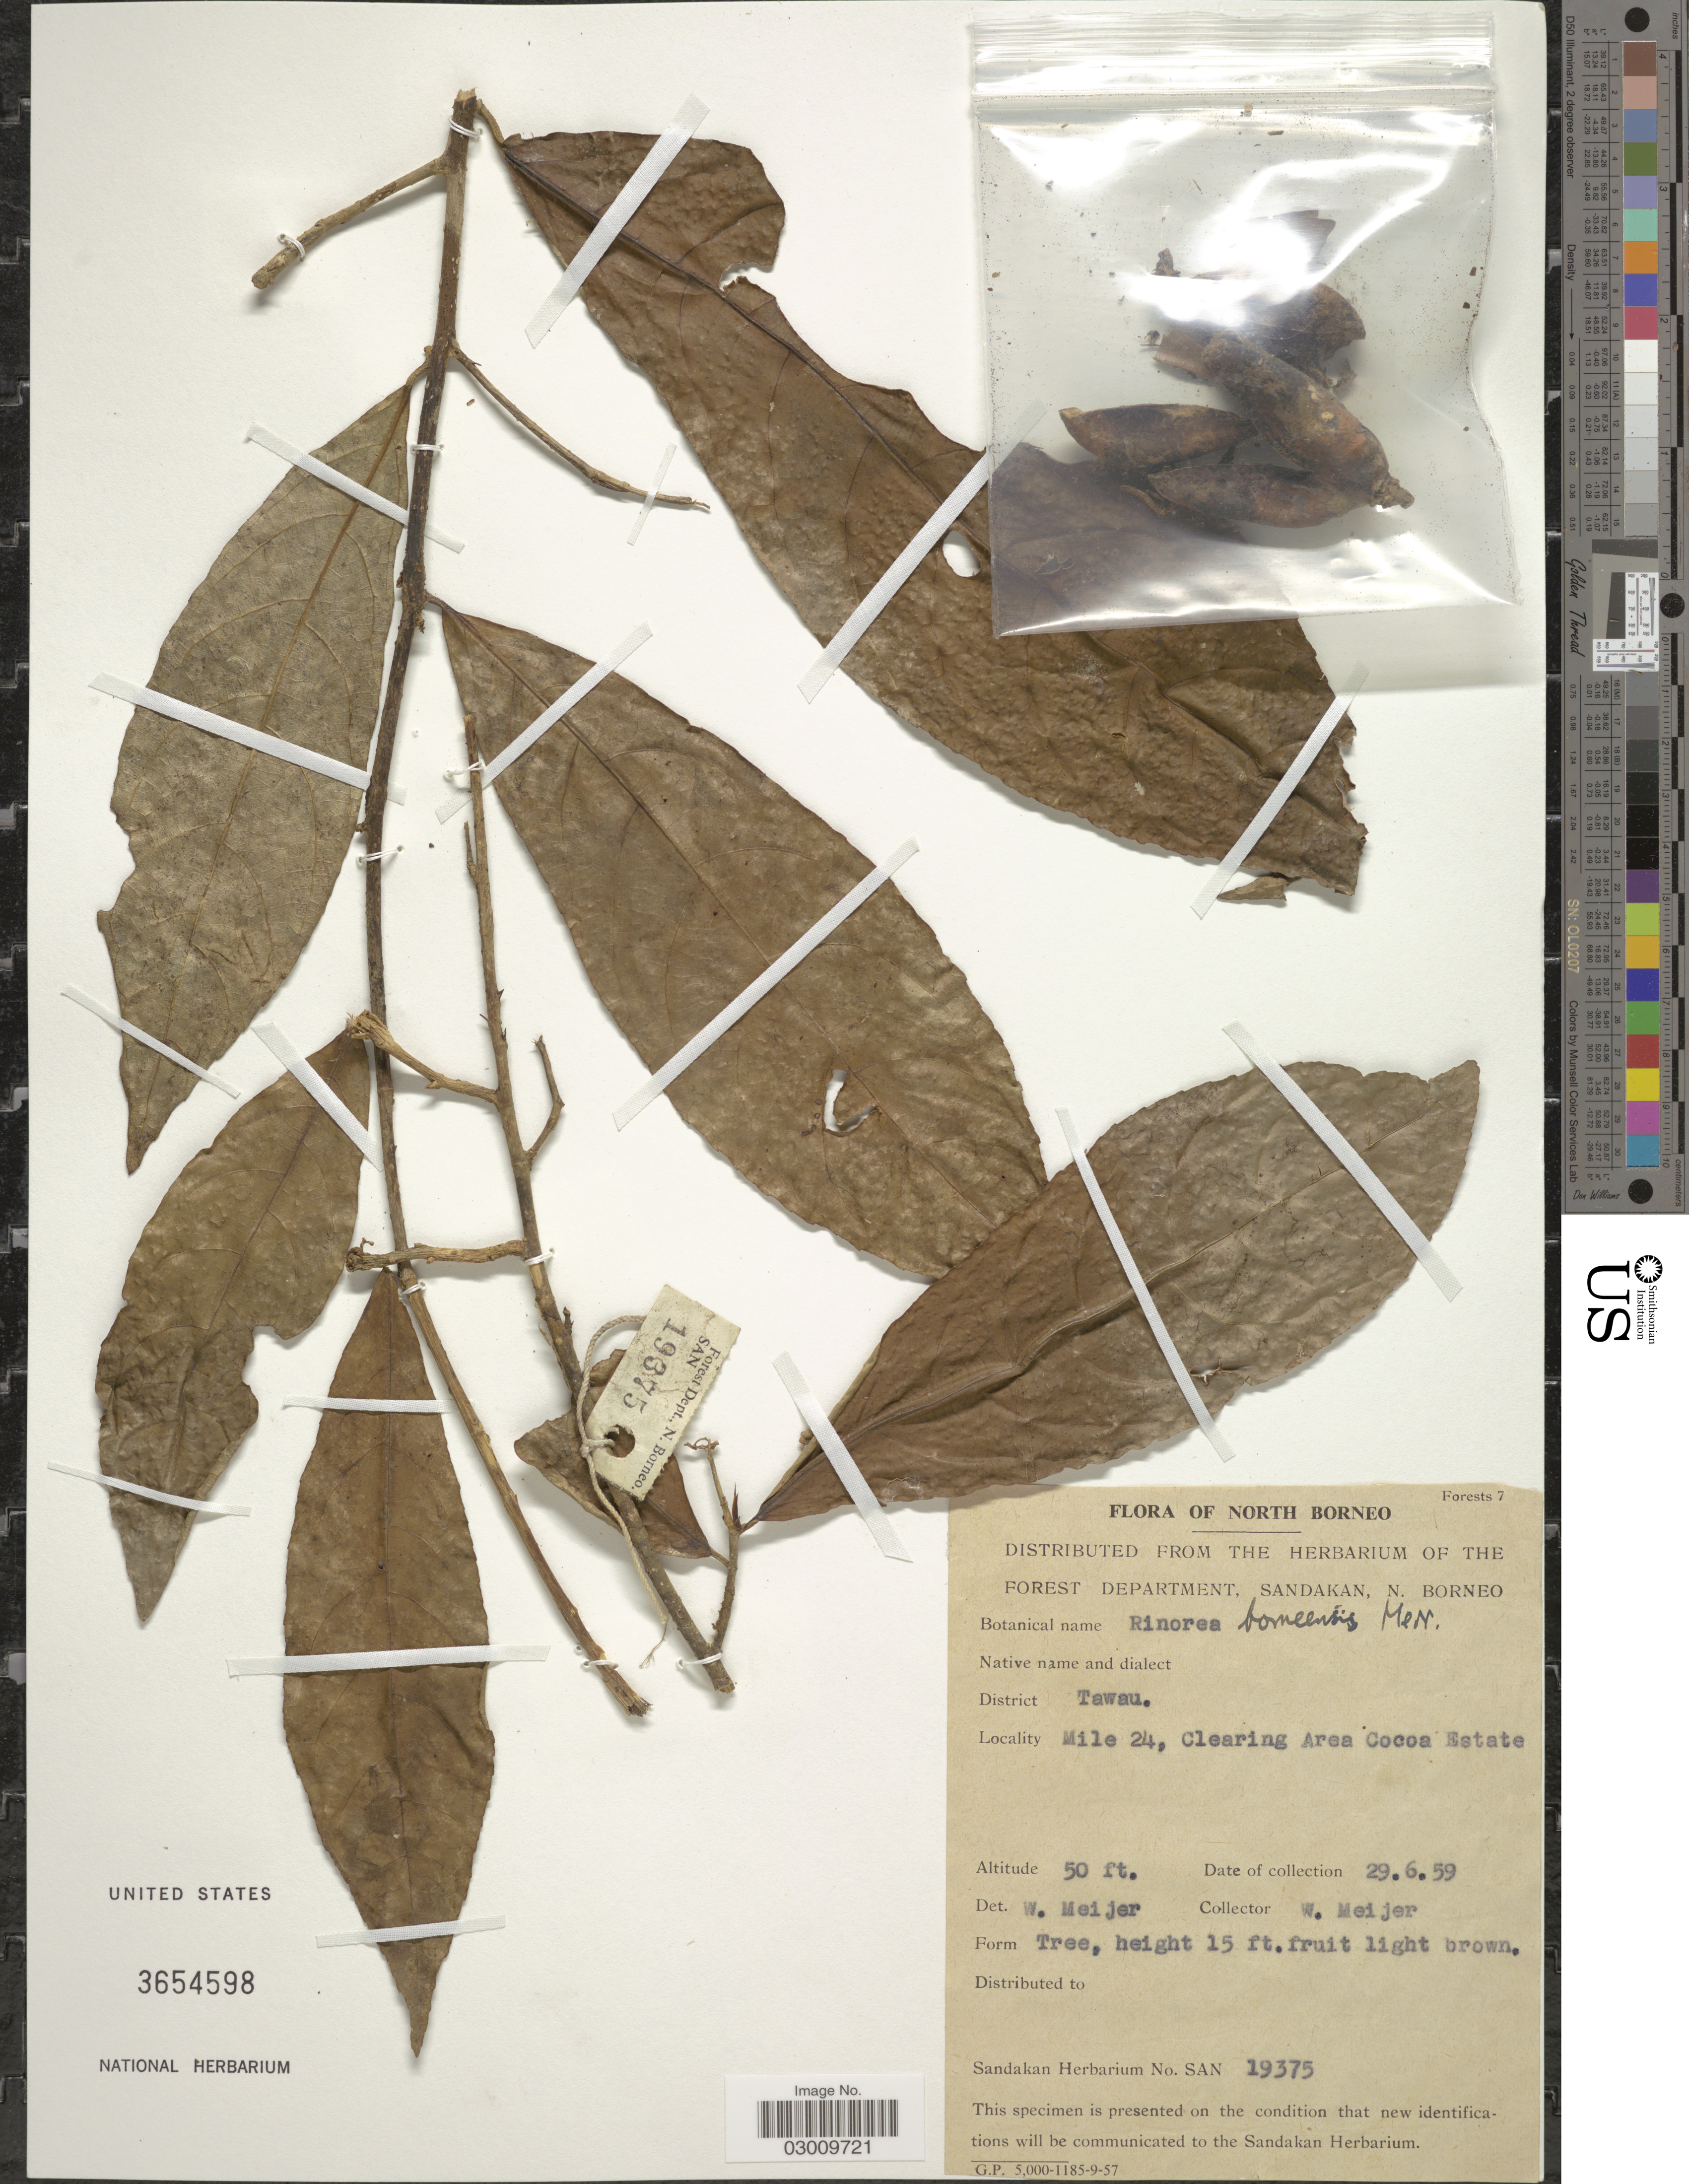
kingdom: Plantae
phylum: Tracheophyta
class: Magnoliopsida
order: Malpighiales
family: Violaceae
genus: Rinorea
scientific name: Rinorea longiracemosa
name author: (Kurz) Craib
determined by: Strong, Mark T., (BOT), Smithsonian Institution - National Museum of Natural History (UNITED STATES)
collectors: W. Meijer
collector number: SAN19375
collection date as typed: Transcribed d/m/y: 29/6/59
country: Malaysia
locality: North Borneo. District Tawau. Mile 24, Clearing Area Cocoa Estate.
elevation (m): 15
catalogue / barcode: US 3654598